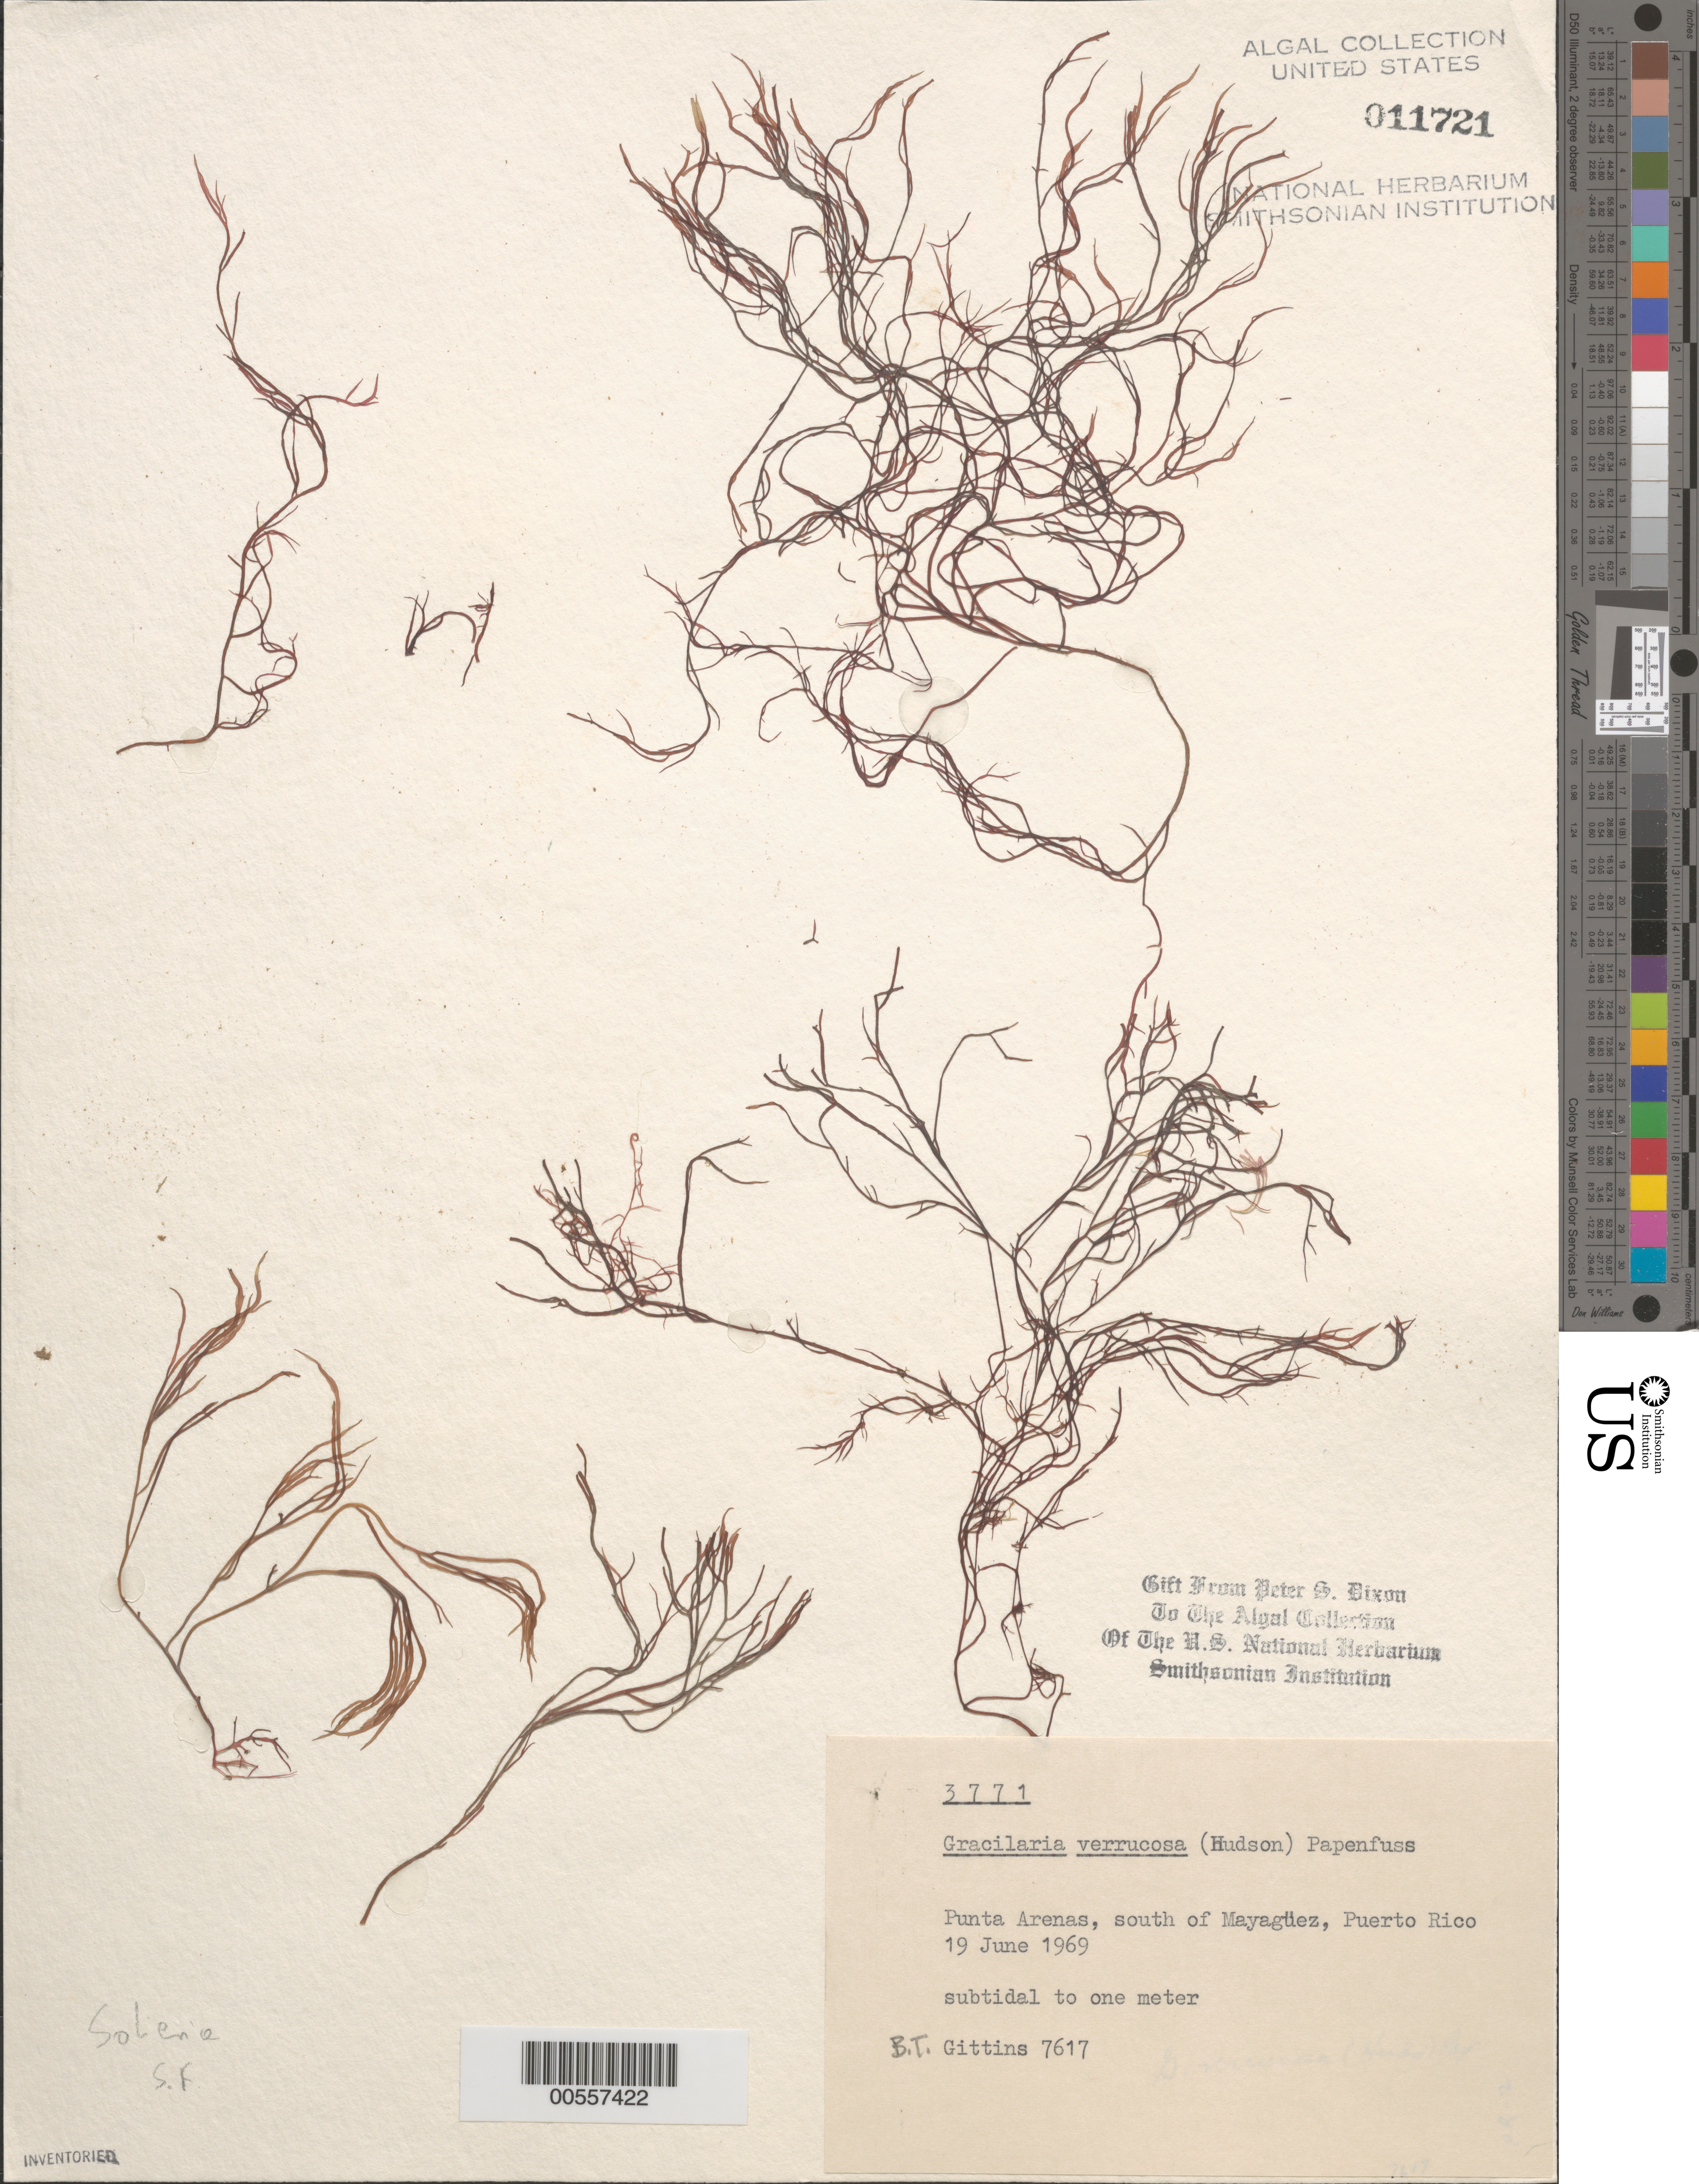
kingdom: Plantae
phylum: Rhodophyta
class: Florideophyceae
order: Gracilariales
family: Gracilariaceae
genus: Gracilariopsis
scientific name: Gracilariopsis longissima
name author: (S.G. Gmel.) Steentoft et al.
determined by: Algae name updating Project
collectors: B. Gittins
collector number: BTG 7617 & PSD 3771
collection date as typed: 19 Jun 1969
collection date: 1969-06-19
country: Puerto Rico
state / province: Mayaguez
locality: Punta arenas, south of mayaguez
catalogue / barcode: US 11721